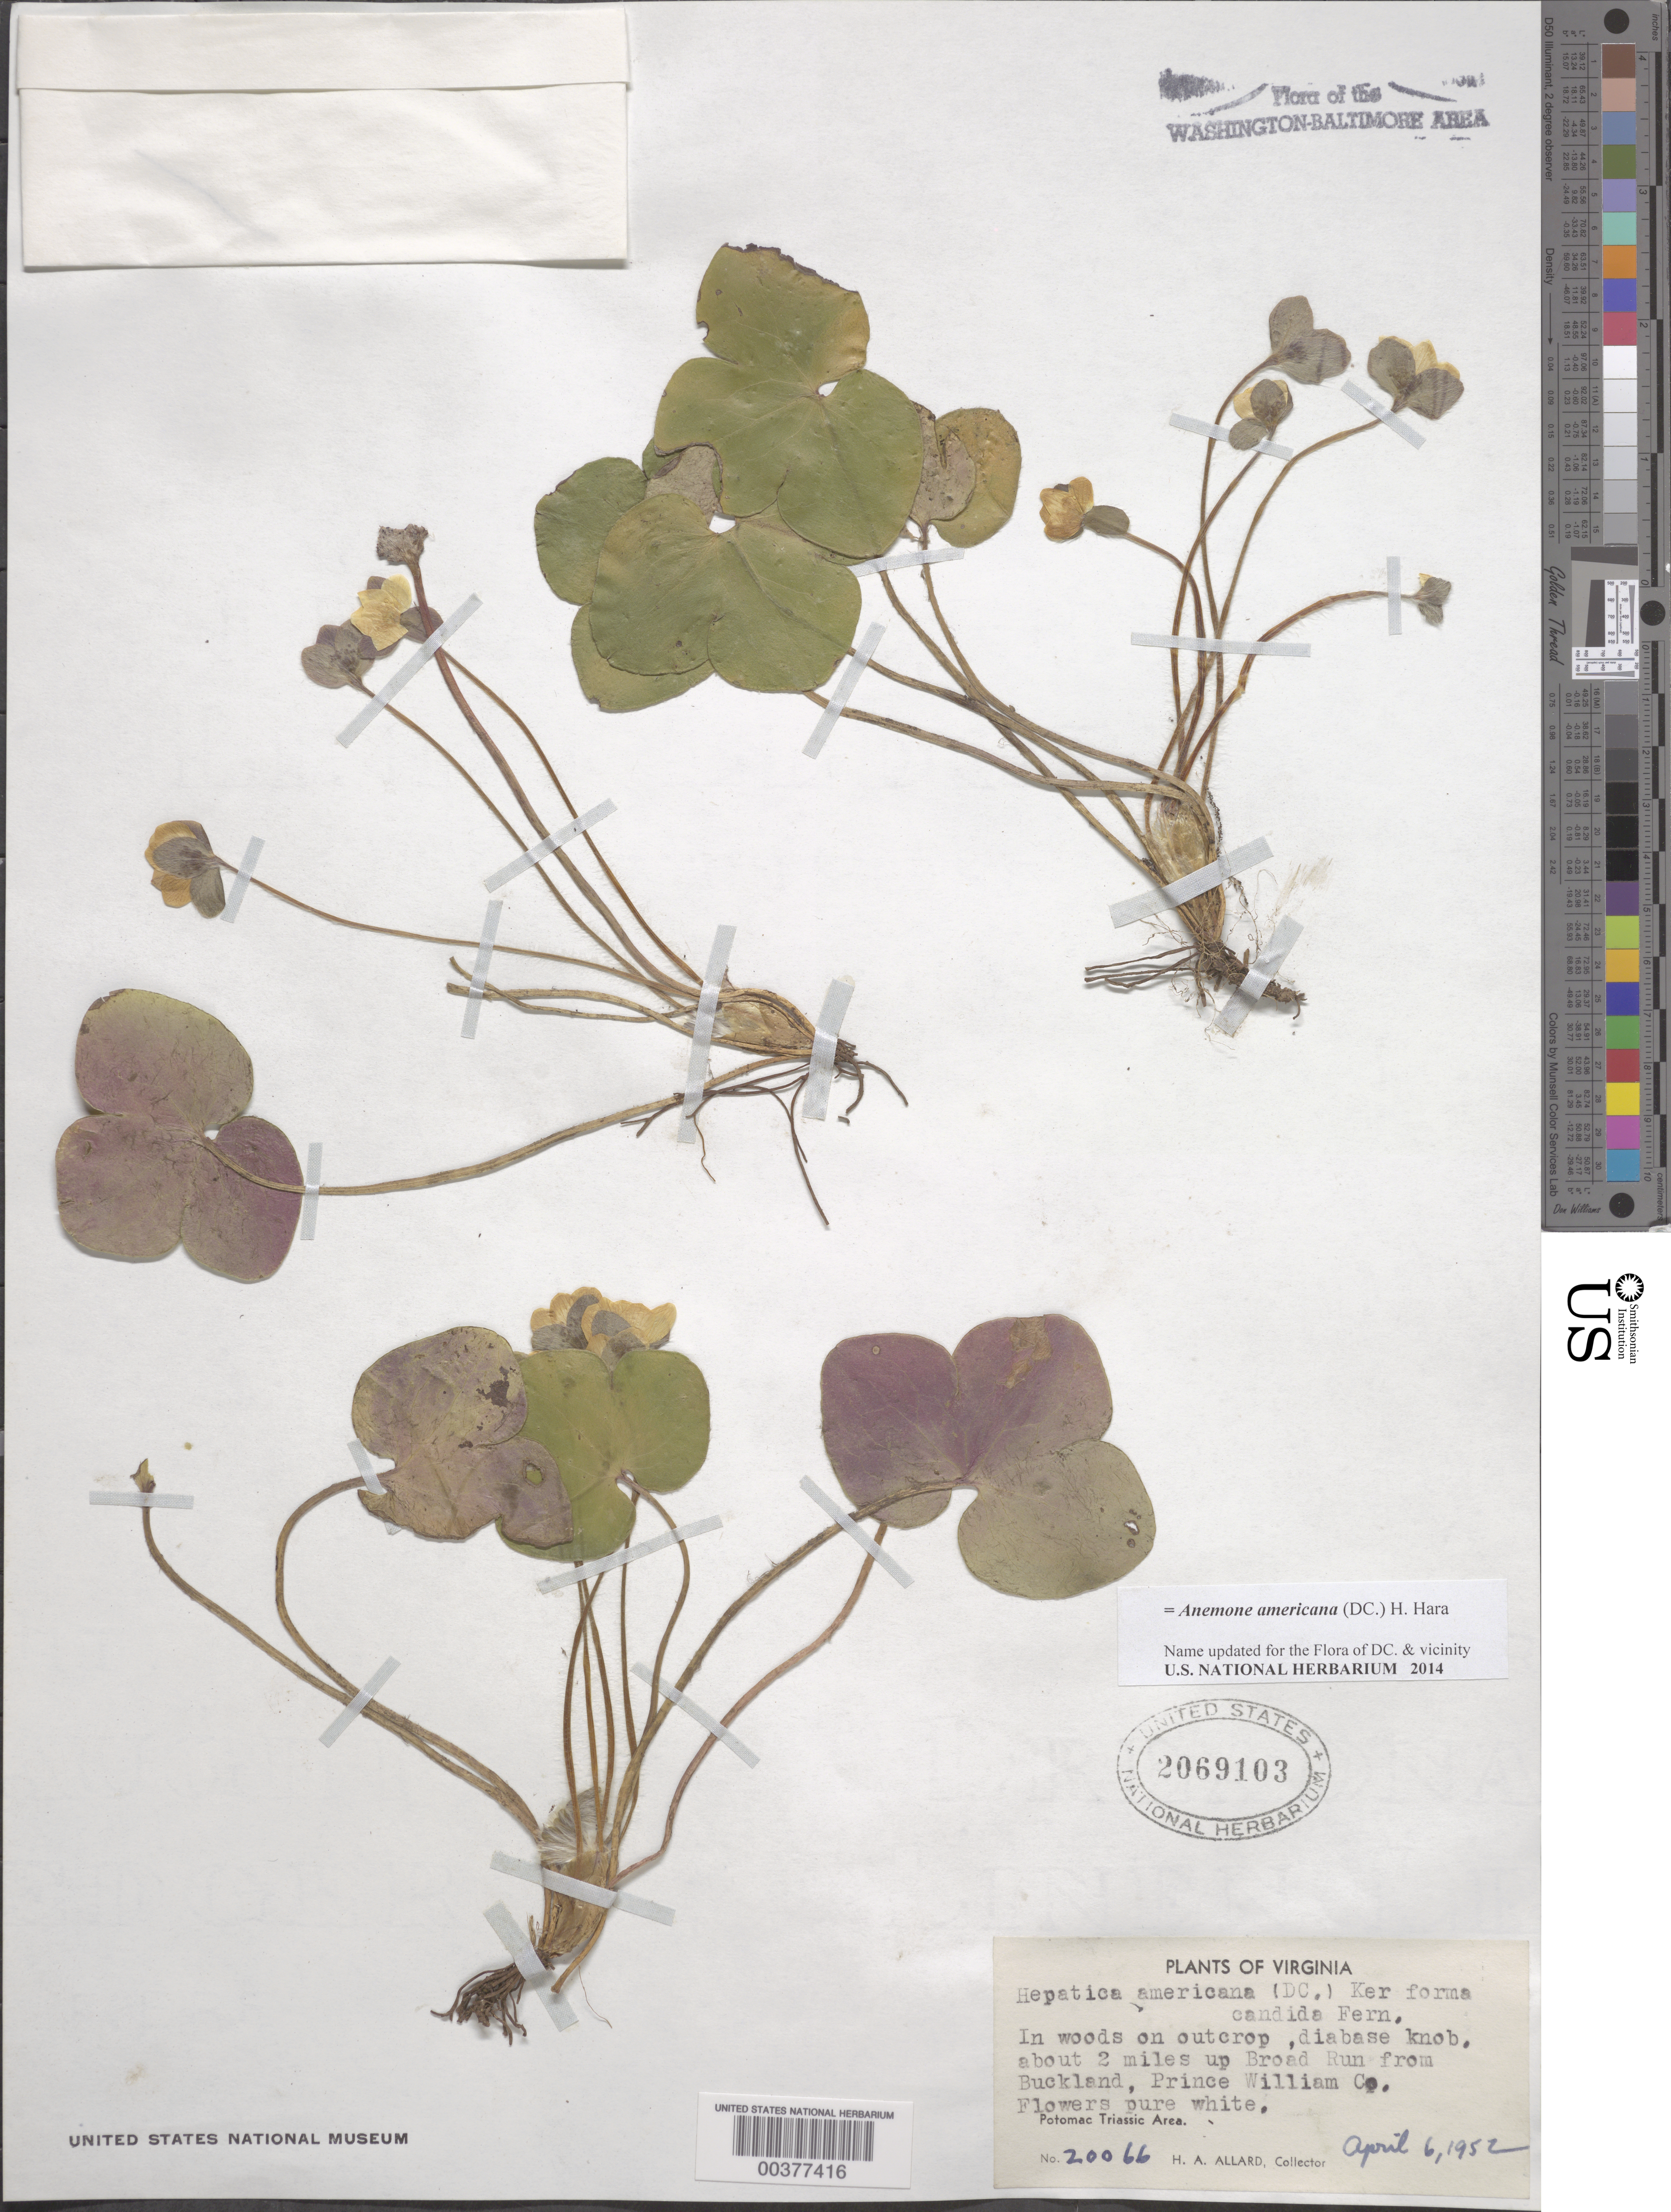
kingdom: Plantae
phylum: Tracheophyta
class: Magnoliopsida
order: Ranunculales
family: Ranunculaceae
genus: Hepatica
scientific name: Hepatica americana f. candida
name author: Fernald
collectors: H. A. Allard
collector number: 20066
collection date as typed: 06 Apr 1952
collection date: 1952-04-06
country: United States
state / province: Virginia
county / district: Prince William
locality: Upstream from Buckland on Broad Run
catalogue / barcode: US 2069103